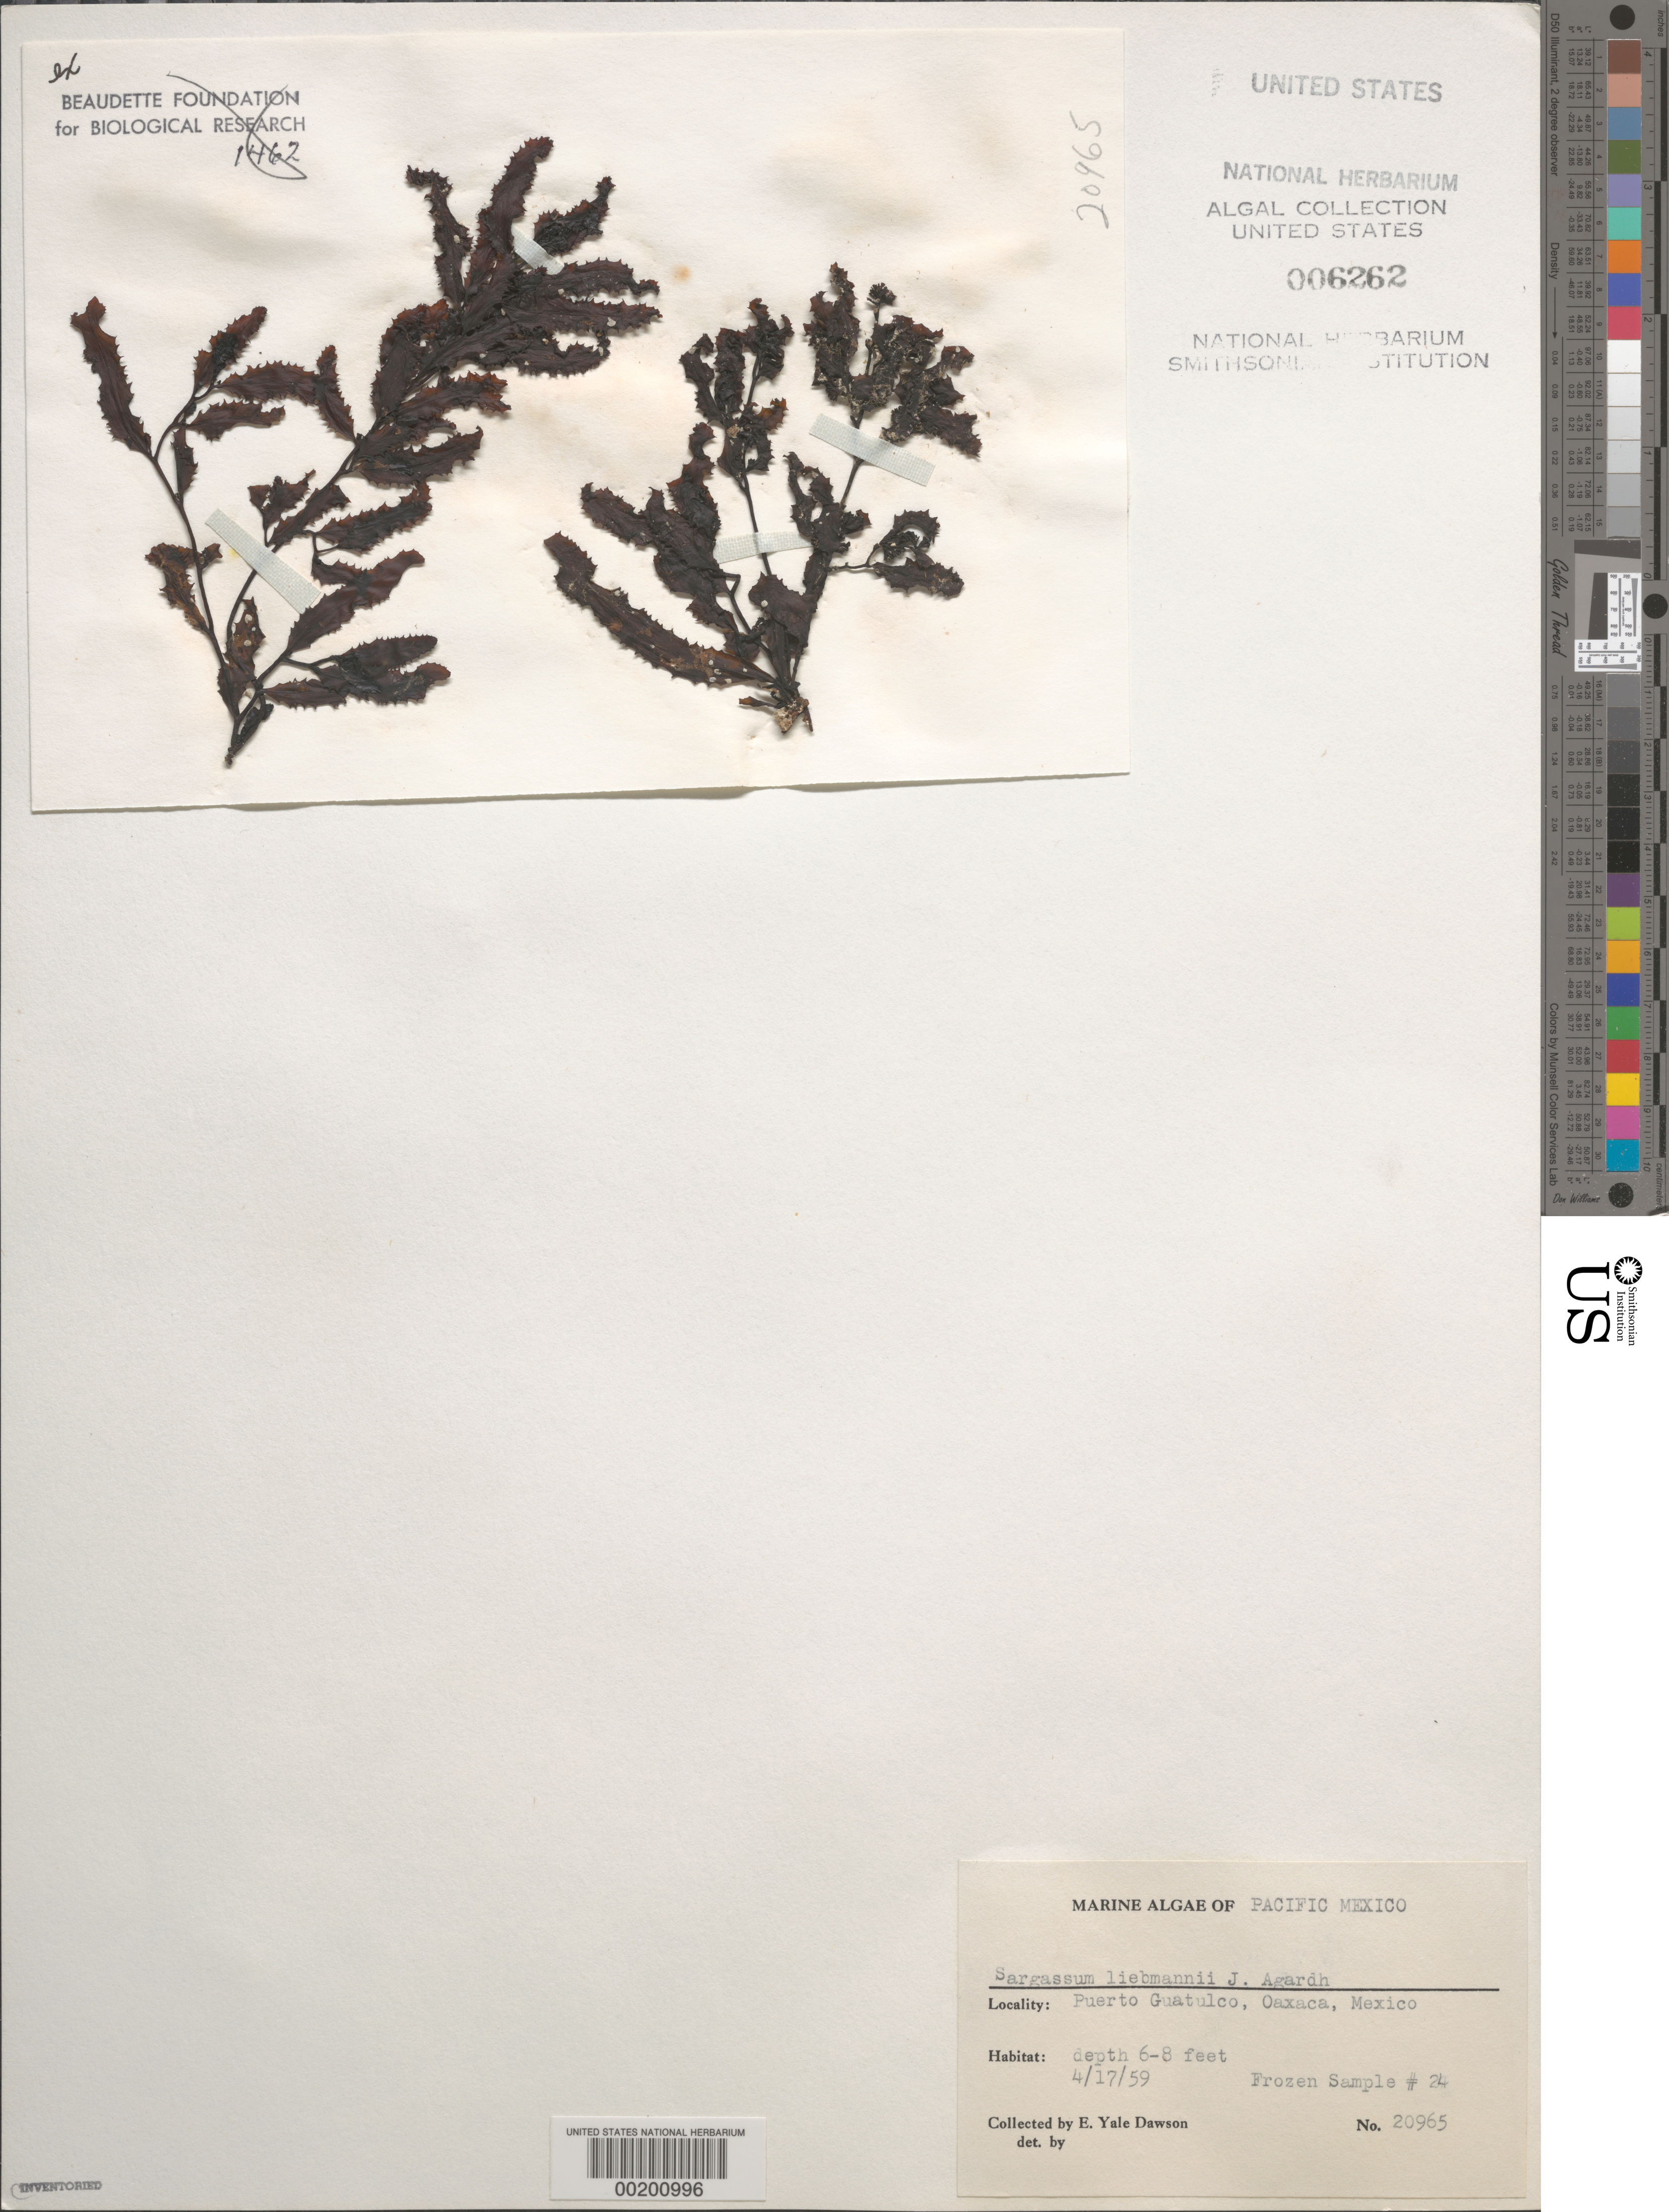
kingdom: Chromista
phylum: Ochrophyta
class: Phaeophyceae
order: Fucales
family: Sargassaceae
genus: Sargassum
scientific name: Sargassum liebmannii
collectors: E. Y. Dawson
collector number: EYD 20965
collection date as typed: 17 Apr 1959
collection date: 1959-04-17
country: Mexico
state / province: Oaxaca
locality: Puerto Guatulco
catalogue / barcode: US 6262